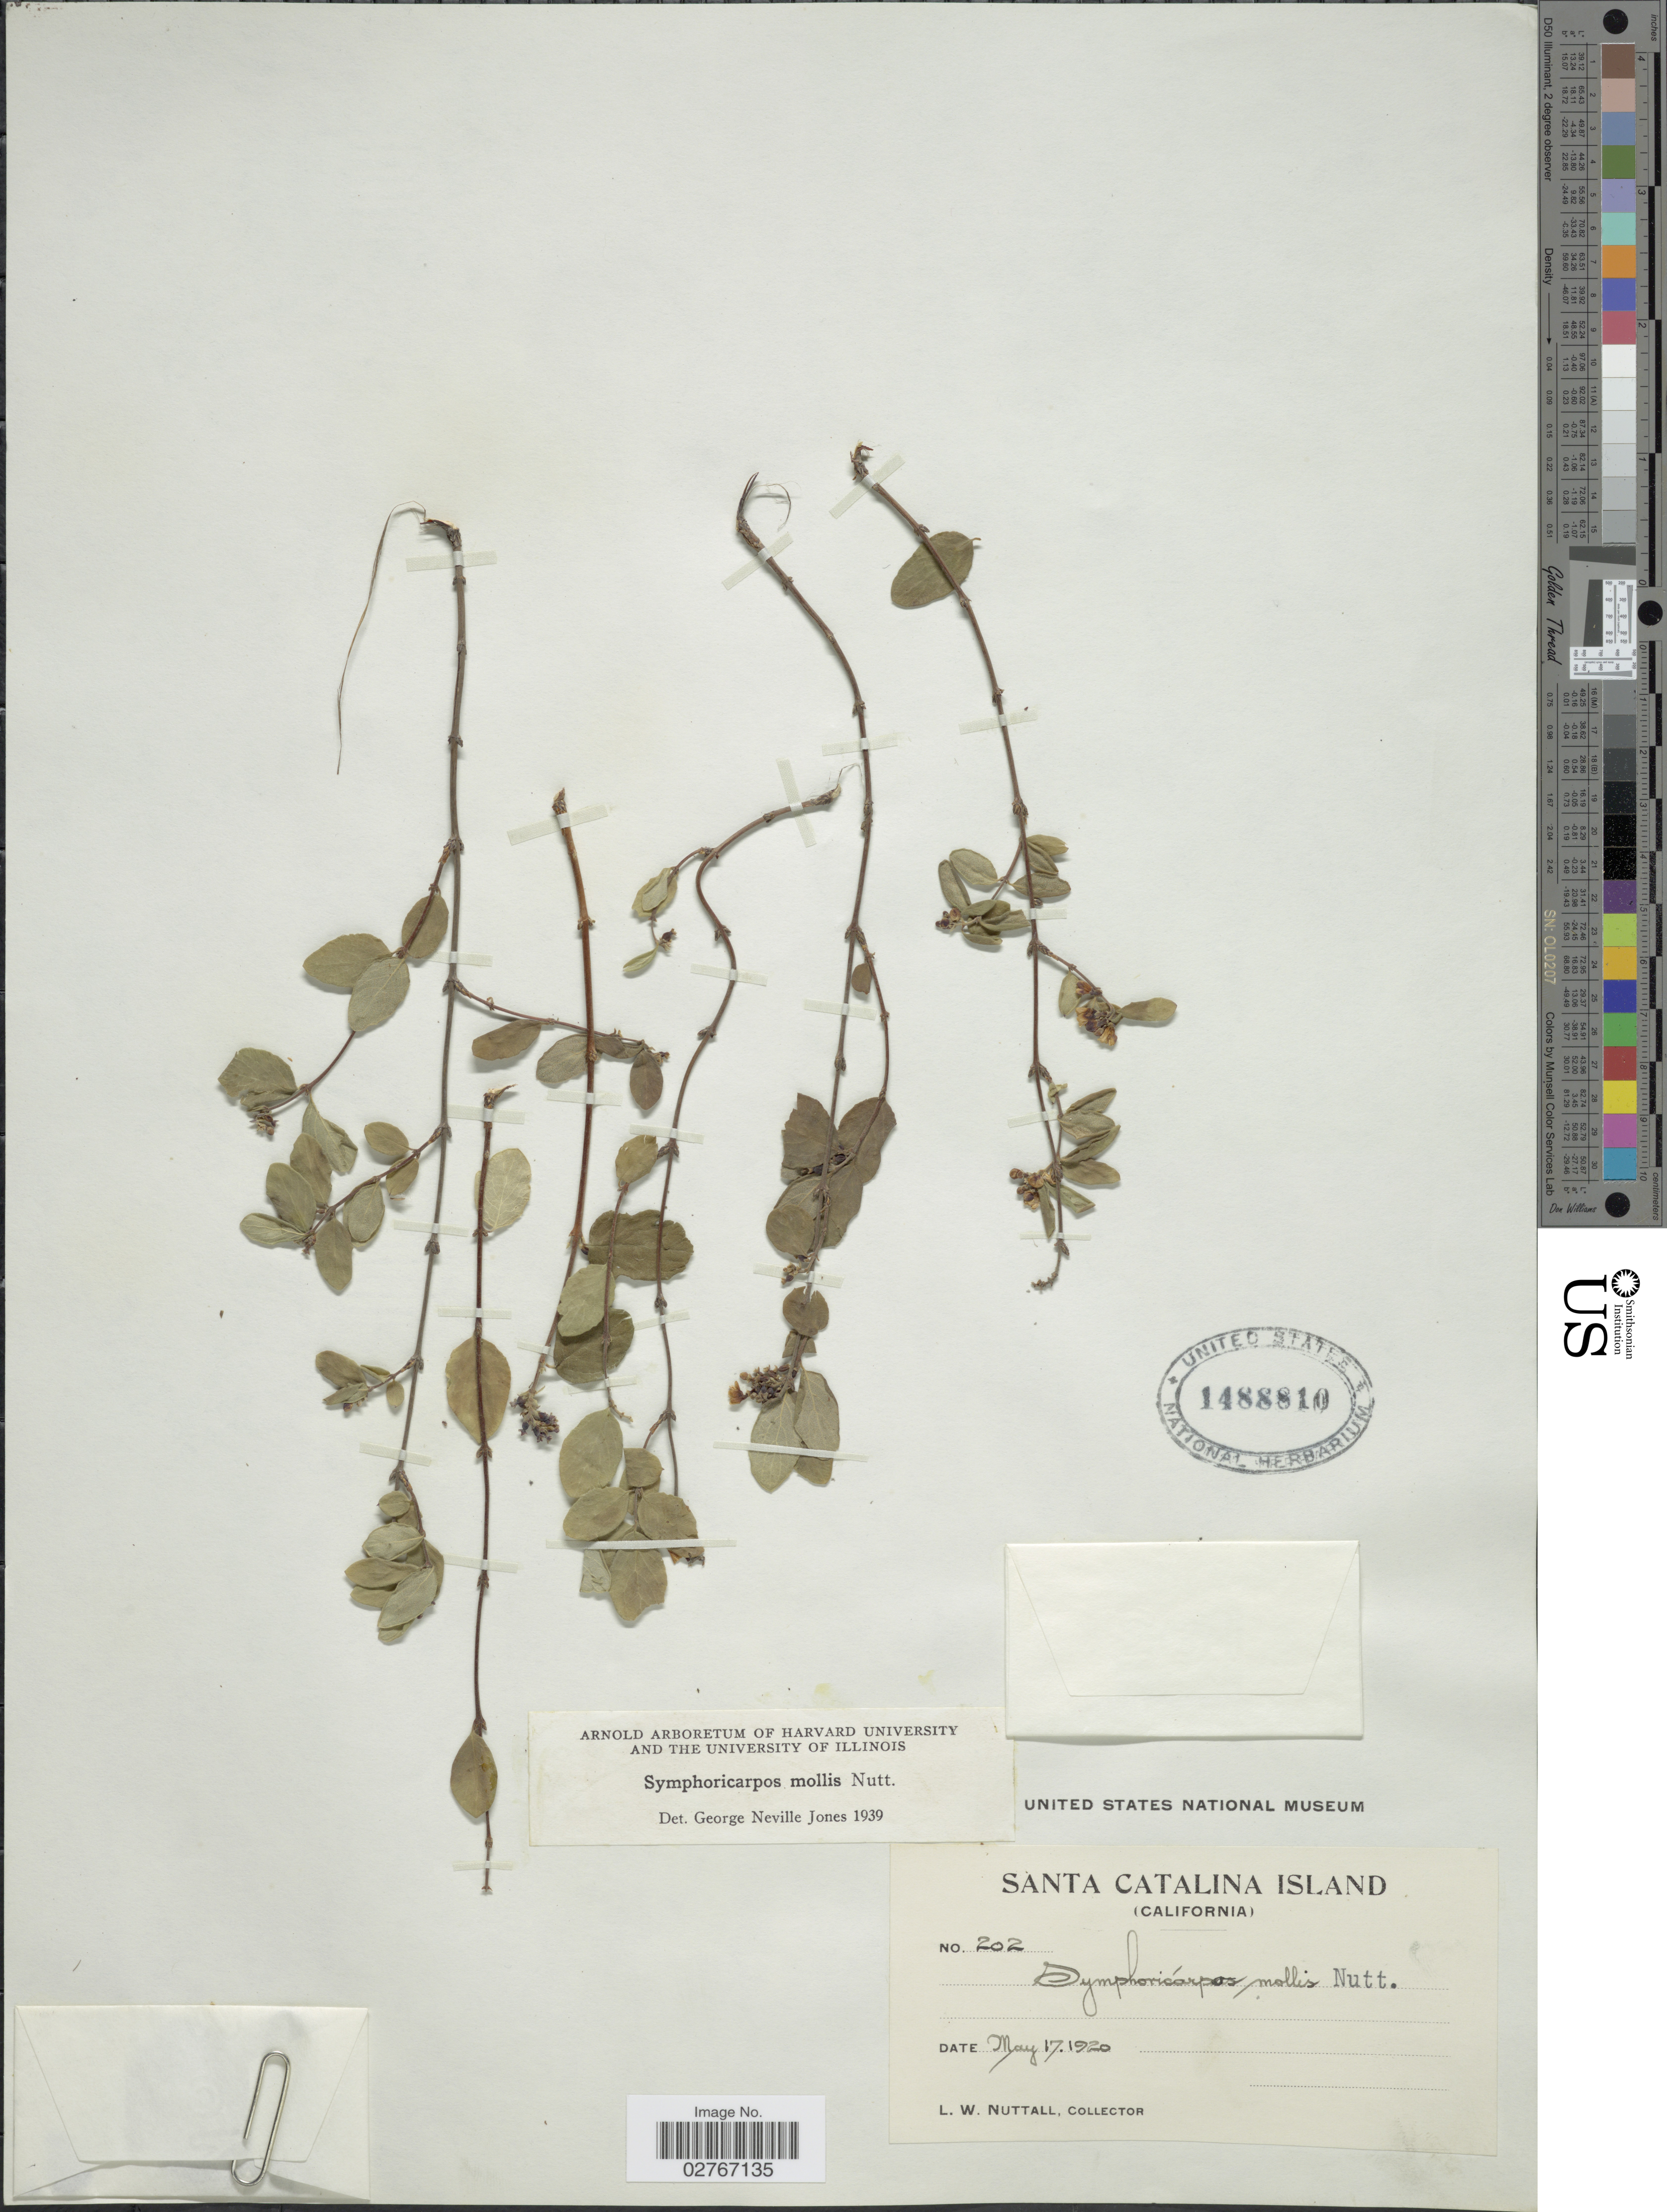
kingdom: Plantae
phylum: Tracheophyta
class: Magnoliopsida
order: Dipsacales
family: Caprifoliaceae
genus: Symphoricarpos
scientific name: Symphoricarpos mollis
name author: Nutt.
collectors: L. W. Nuttall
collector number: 202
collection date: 1920-05-17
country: United States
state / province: California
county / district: Los Angeles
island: Santa Catalina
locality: Santa Catalina Island.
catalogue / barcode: US 1488810